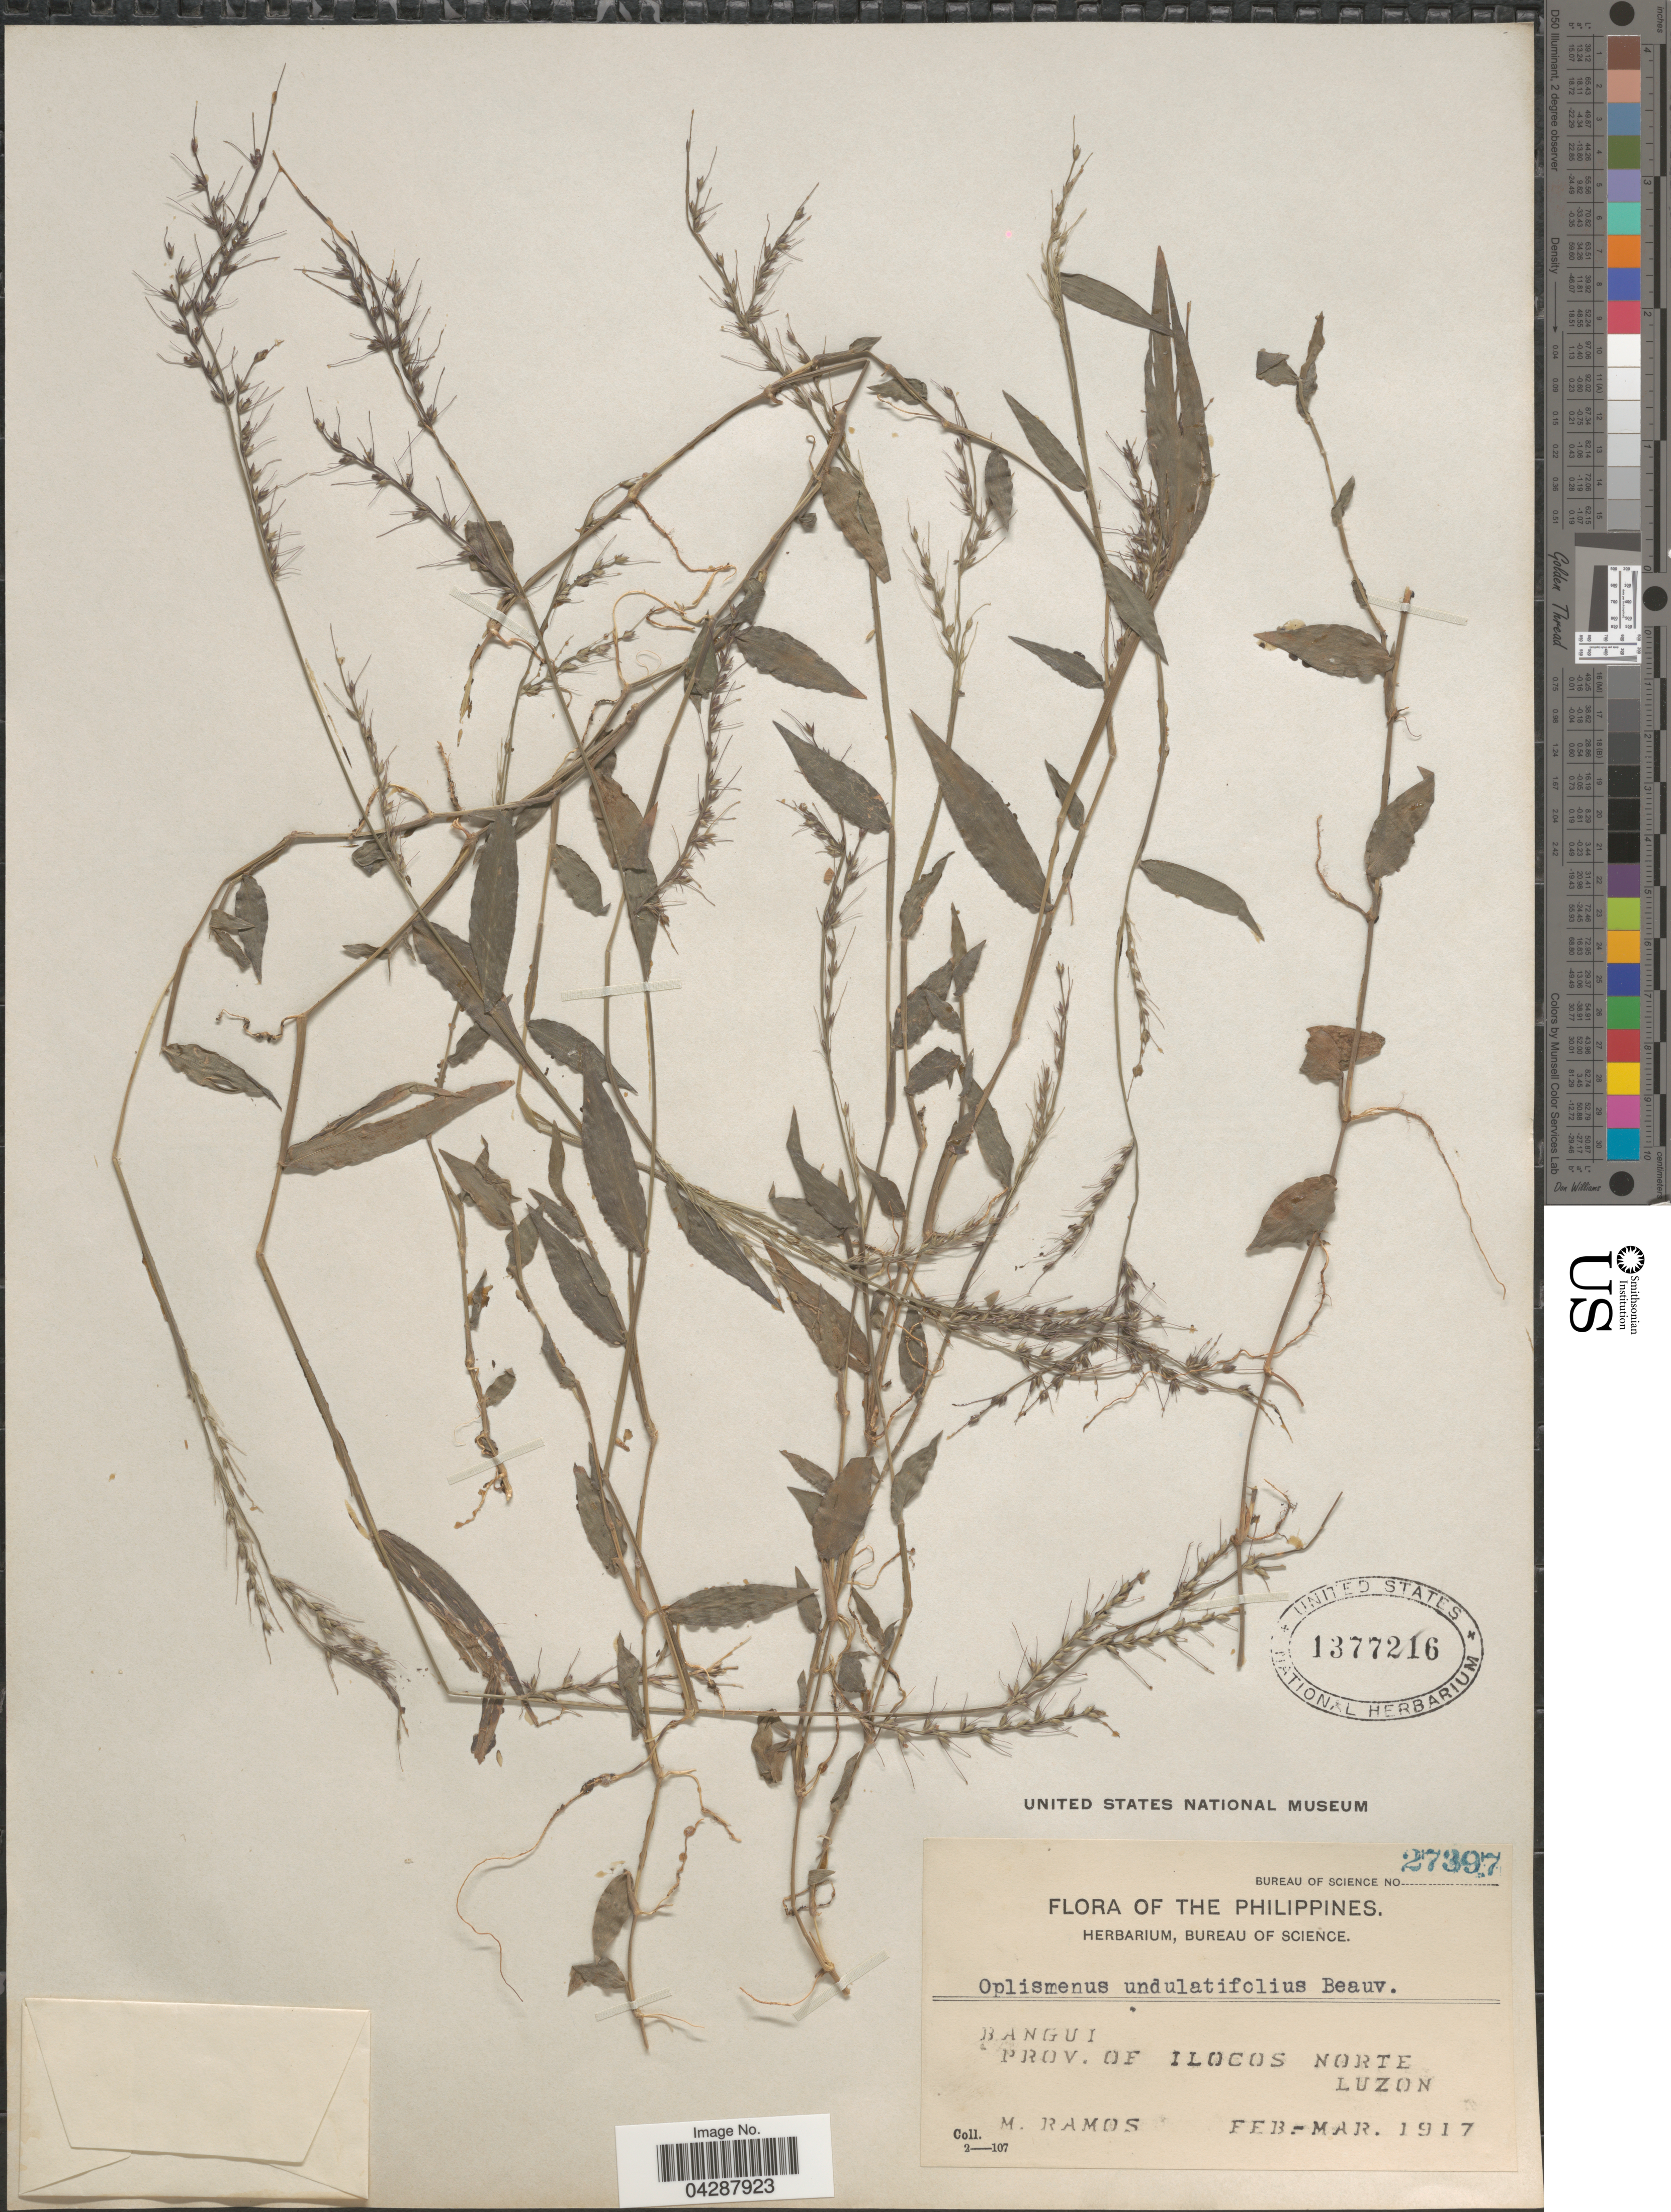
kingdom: Plantae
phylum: Tracheophyta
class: Liliopsida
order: Poales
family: Poaceae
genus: Oplismenus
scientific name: Oplismenus compositus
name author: (L.) P. Beauv.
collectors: M. Ramos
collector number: Bureau of Science 27397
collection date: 1917-02/1917-03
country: Philippines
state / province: Ilocos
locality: Bangui. Prov. of Ilocos Norte. Luzon.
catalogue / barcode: US 1377216